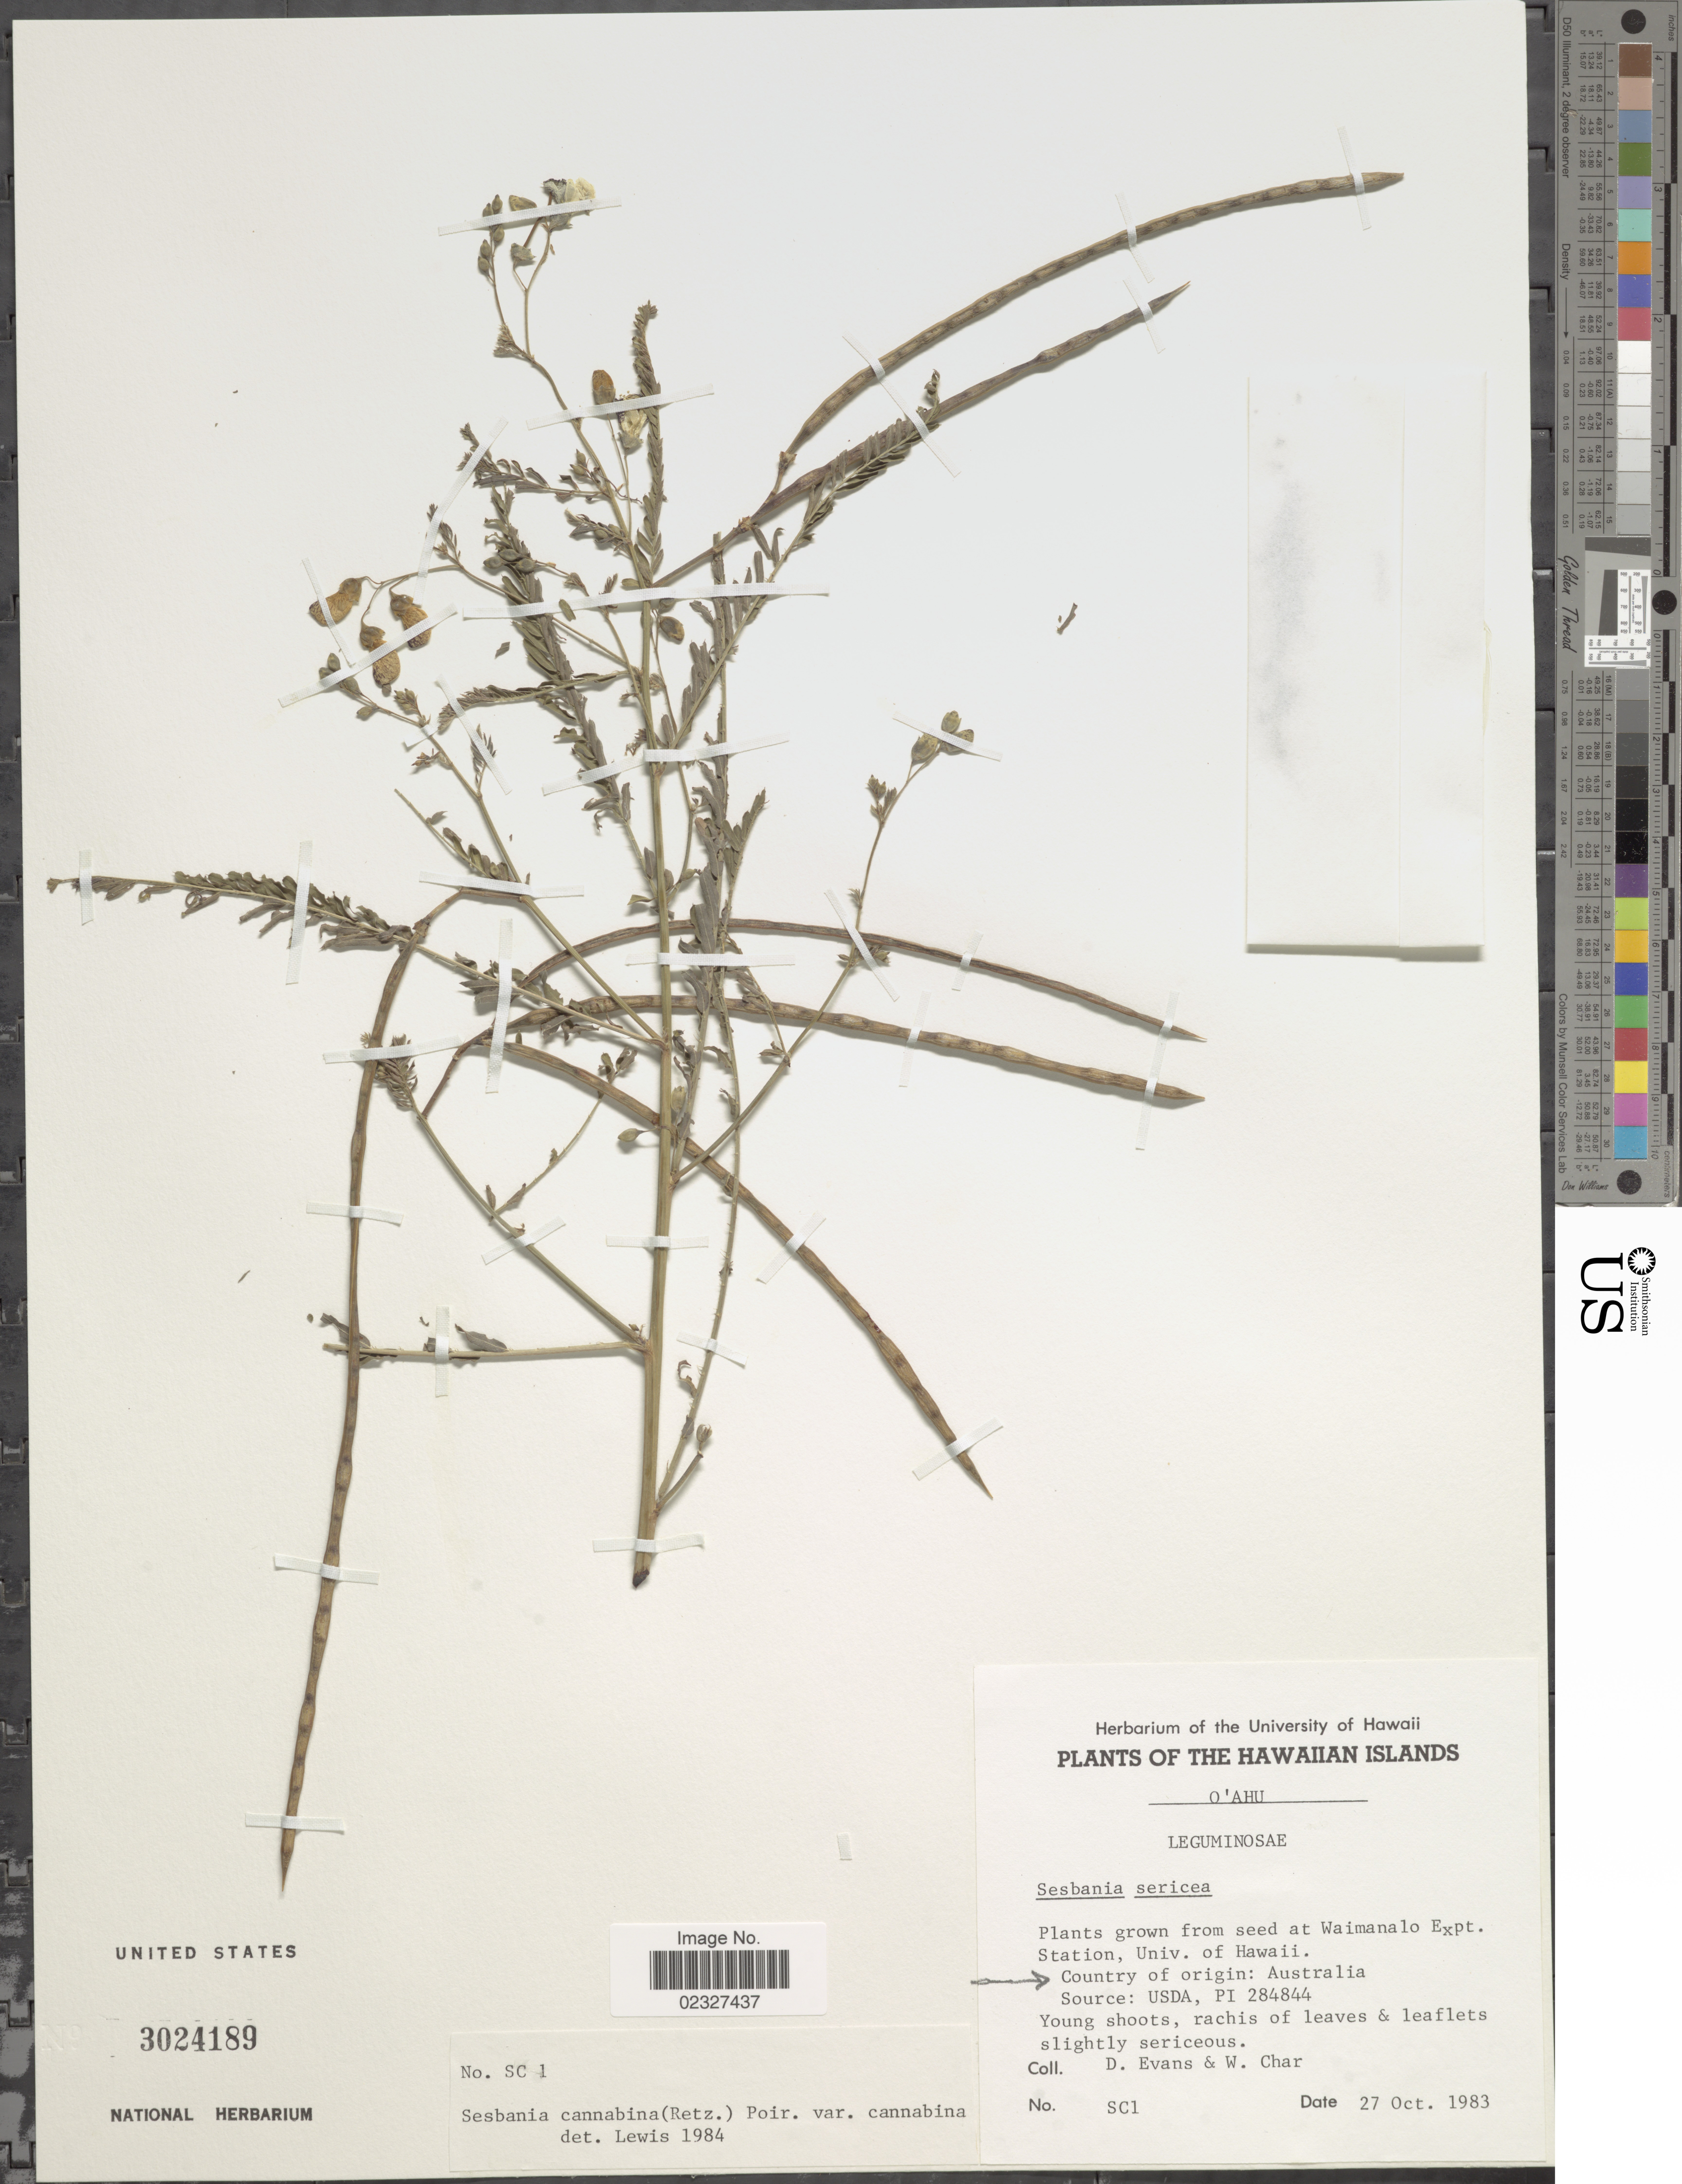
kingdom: Plantae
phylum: Tracheophyta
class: Magnoliopsida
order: Fabales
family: Fabaceae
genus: Sesbania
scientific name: Sesbania cannabina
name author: (Retz.) Poir.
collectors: D. Evans & W. Char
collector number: SC1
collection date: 1983-10-27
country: United States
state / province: Hawaii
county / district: Honolulu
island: Oahu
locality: Waimanalo Expt. Station, Univ. of Hawaii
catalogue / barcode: US 3024189